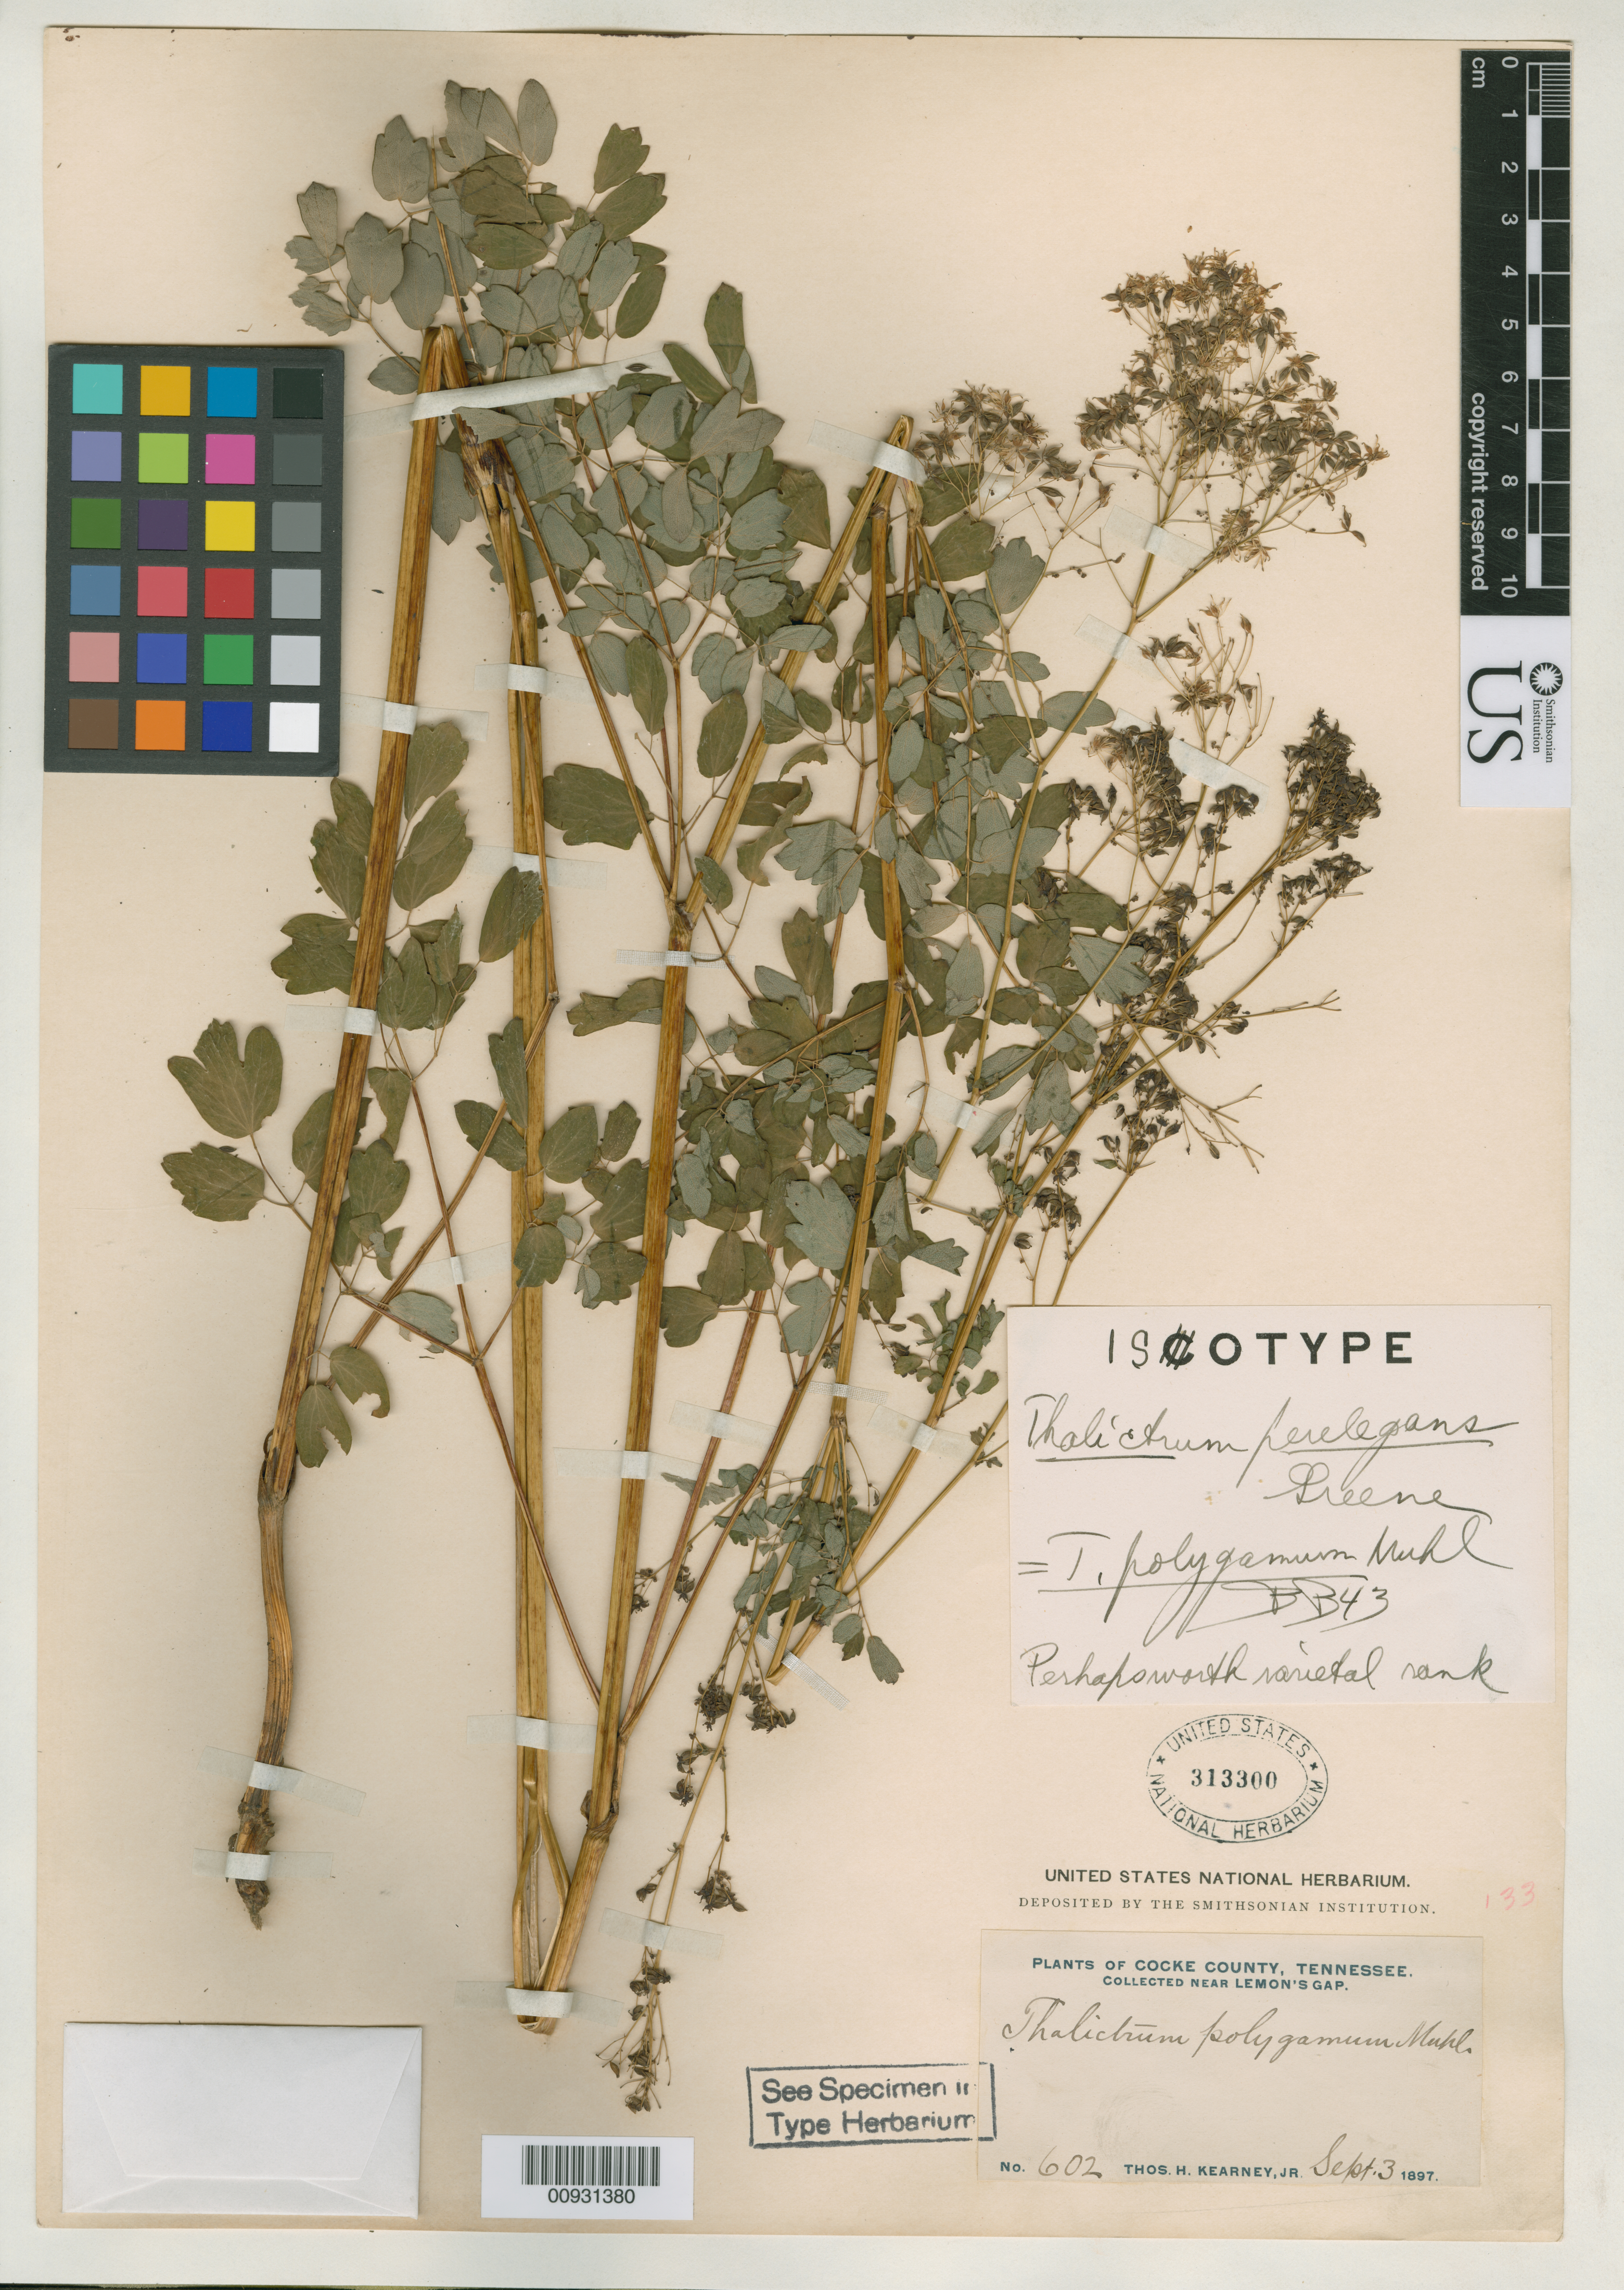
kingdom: Plantae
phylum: Tracheophyta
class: Magnoliopsida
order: Ranunculales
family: Ranunculaceae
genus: Thalictrum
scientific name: Thalictrum perelegans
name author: Greene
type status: Isotype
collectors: T. H. Kearney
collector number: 602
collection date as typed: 03 Sep 1897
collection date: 1897-09-03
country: United States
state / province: Tennessee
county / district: Cocke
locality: Near Lemon's Gap.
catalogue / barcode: US 313300